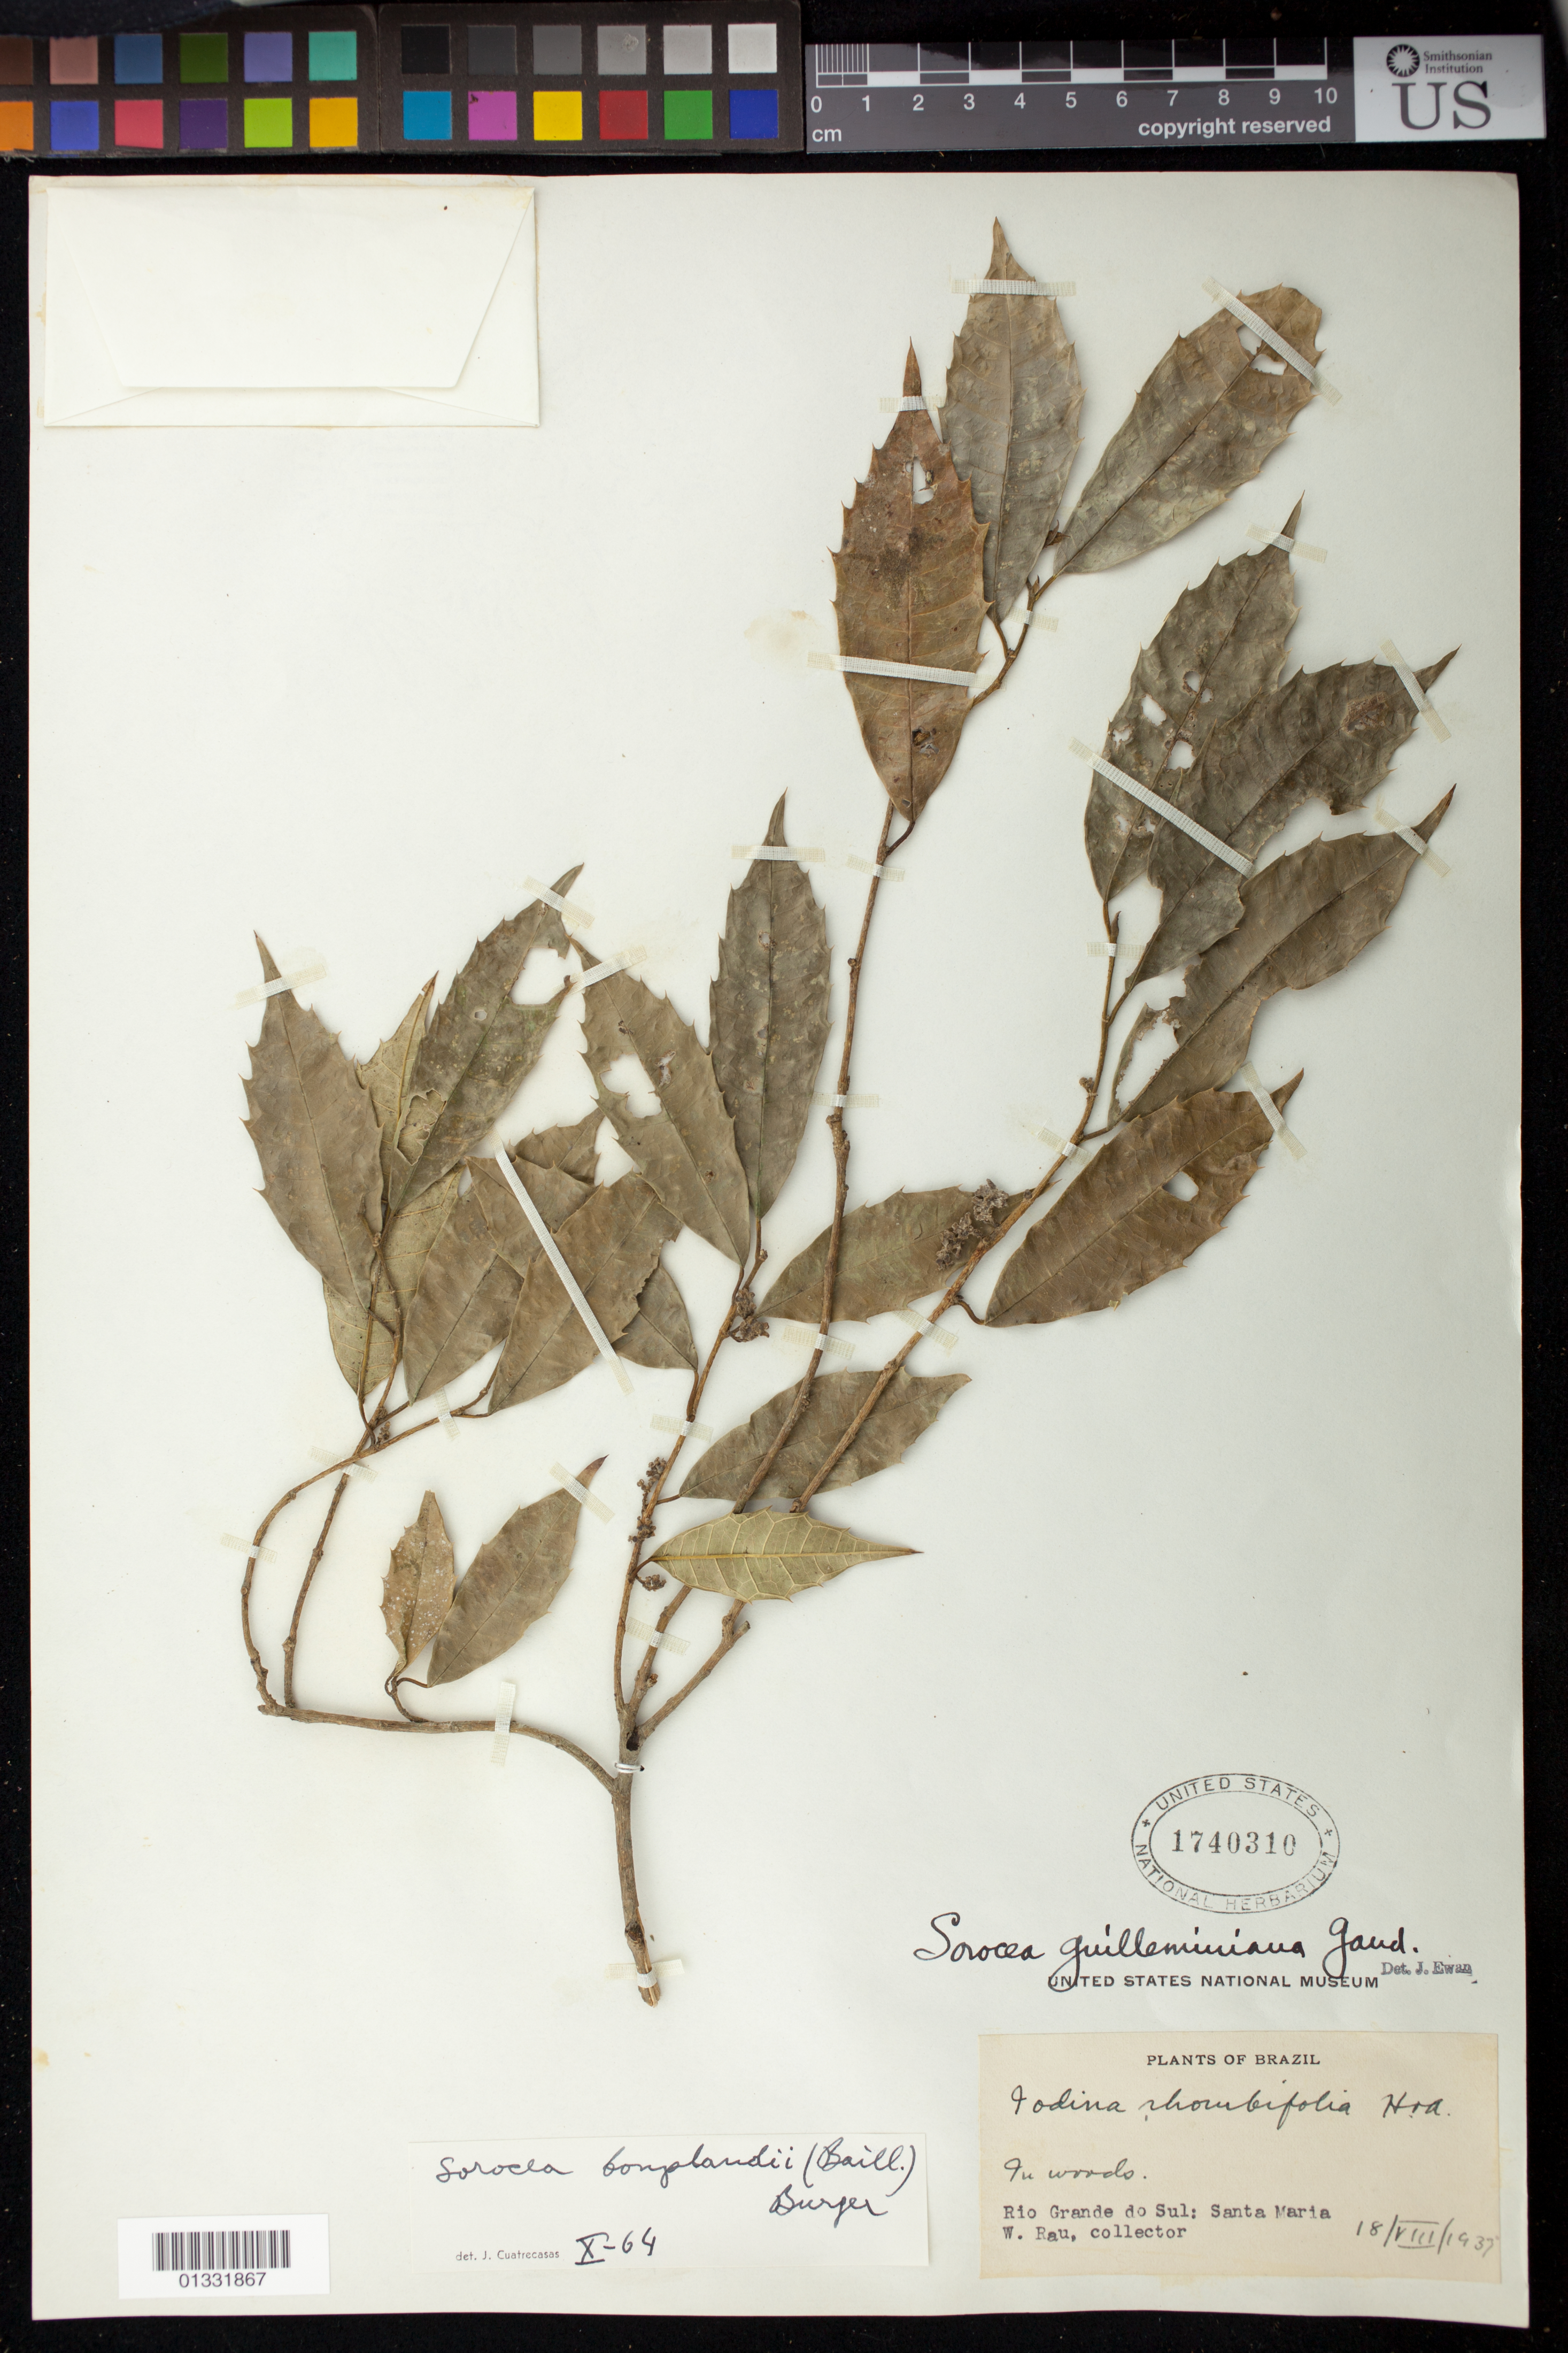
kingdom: Plantae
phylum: Tracheophyta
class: Magnoliopsida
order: Rosales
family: Moraceae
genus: Sorocea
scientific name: Sorocea bonplandii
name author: (Baill.) W.C. Burger et al.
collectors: W. Rau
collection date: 1937-08-18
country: Brazil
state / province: Rio Grande do Sul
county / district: Santa Maria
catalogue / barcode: US 1740310